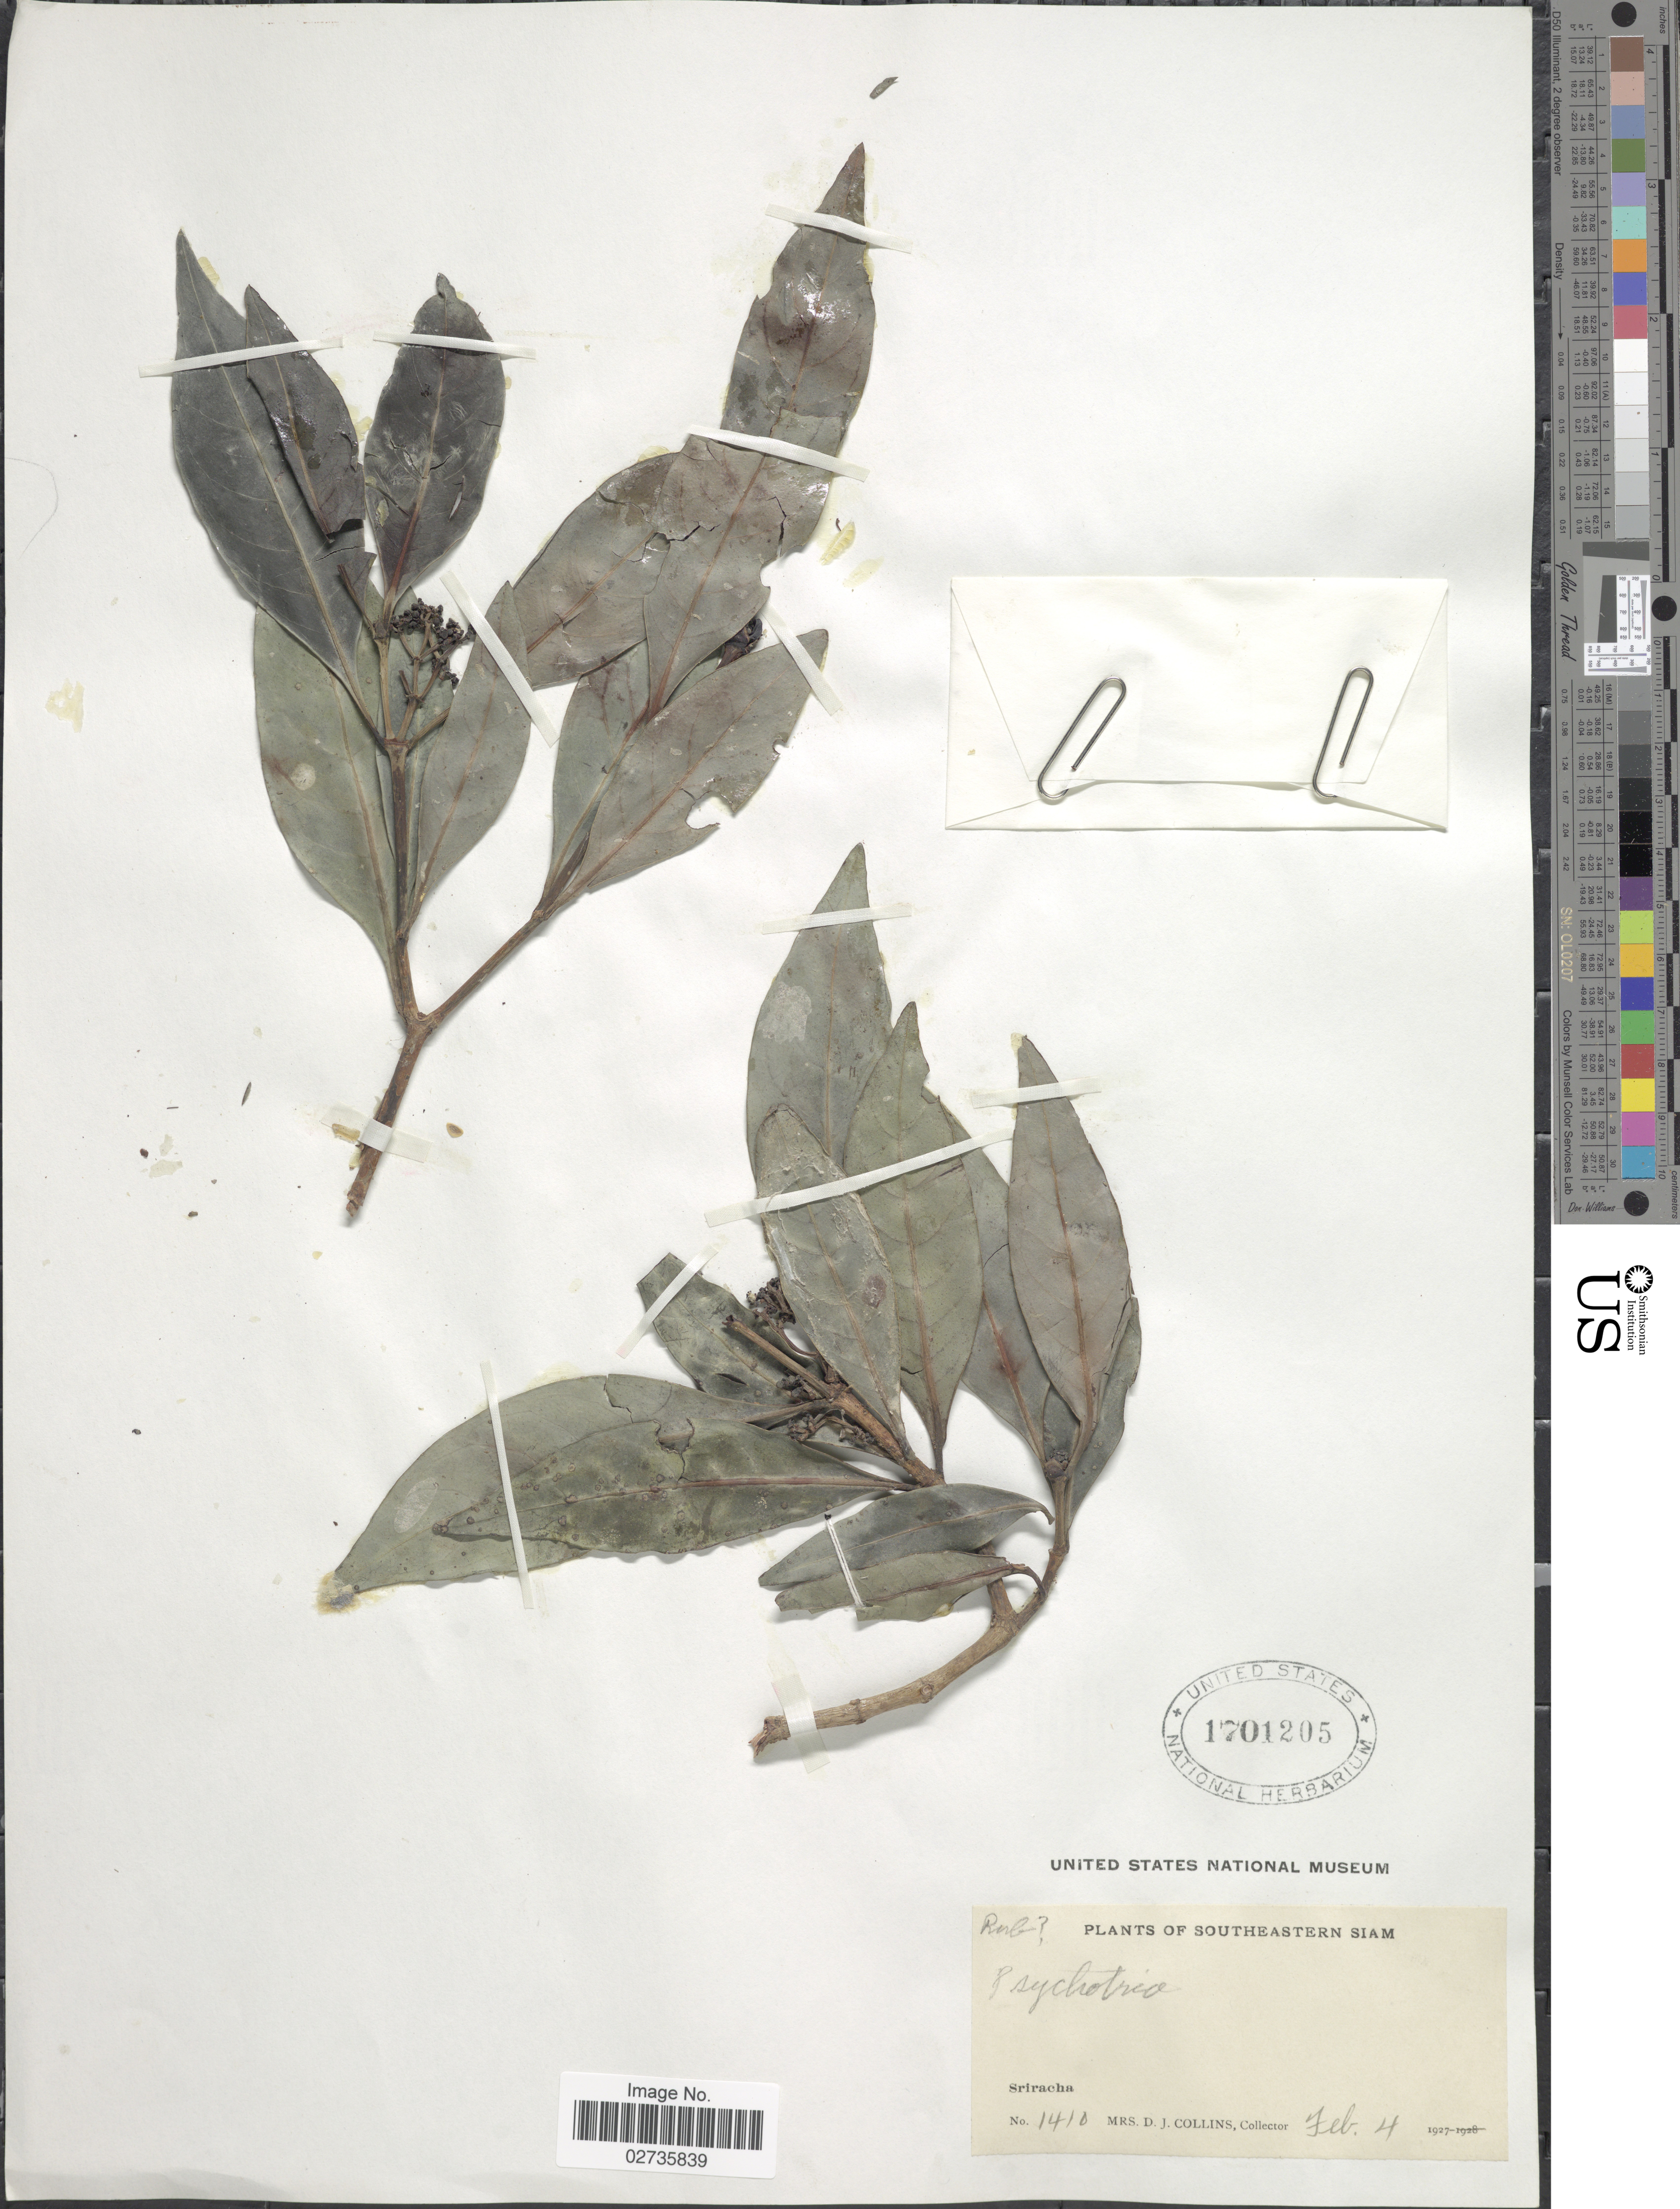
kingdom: Plantae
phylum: Tracheophyta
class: Magnoliopsida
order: Gentianales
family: Rubiaceae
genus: Psychotria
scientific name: Psychotria sp.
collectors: Mrs. D. J. Collins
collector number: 1410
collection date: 1927-02-04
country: Thailand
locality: Southeastern Siam, Sriracha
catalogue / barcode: US 1701205